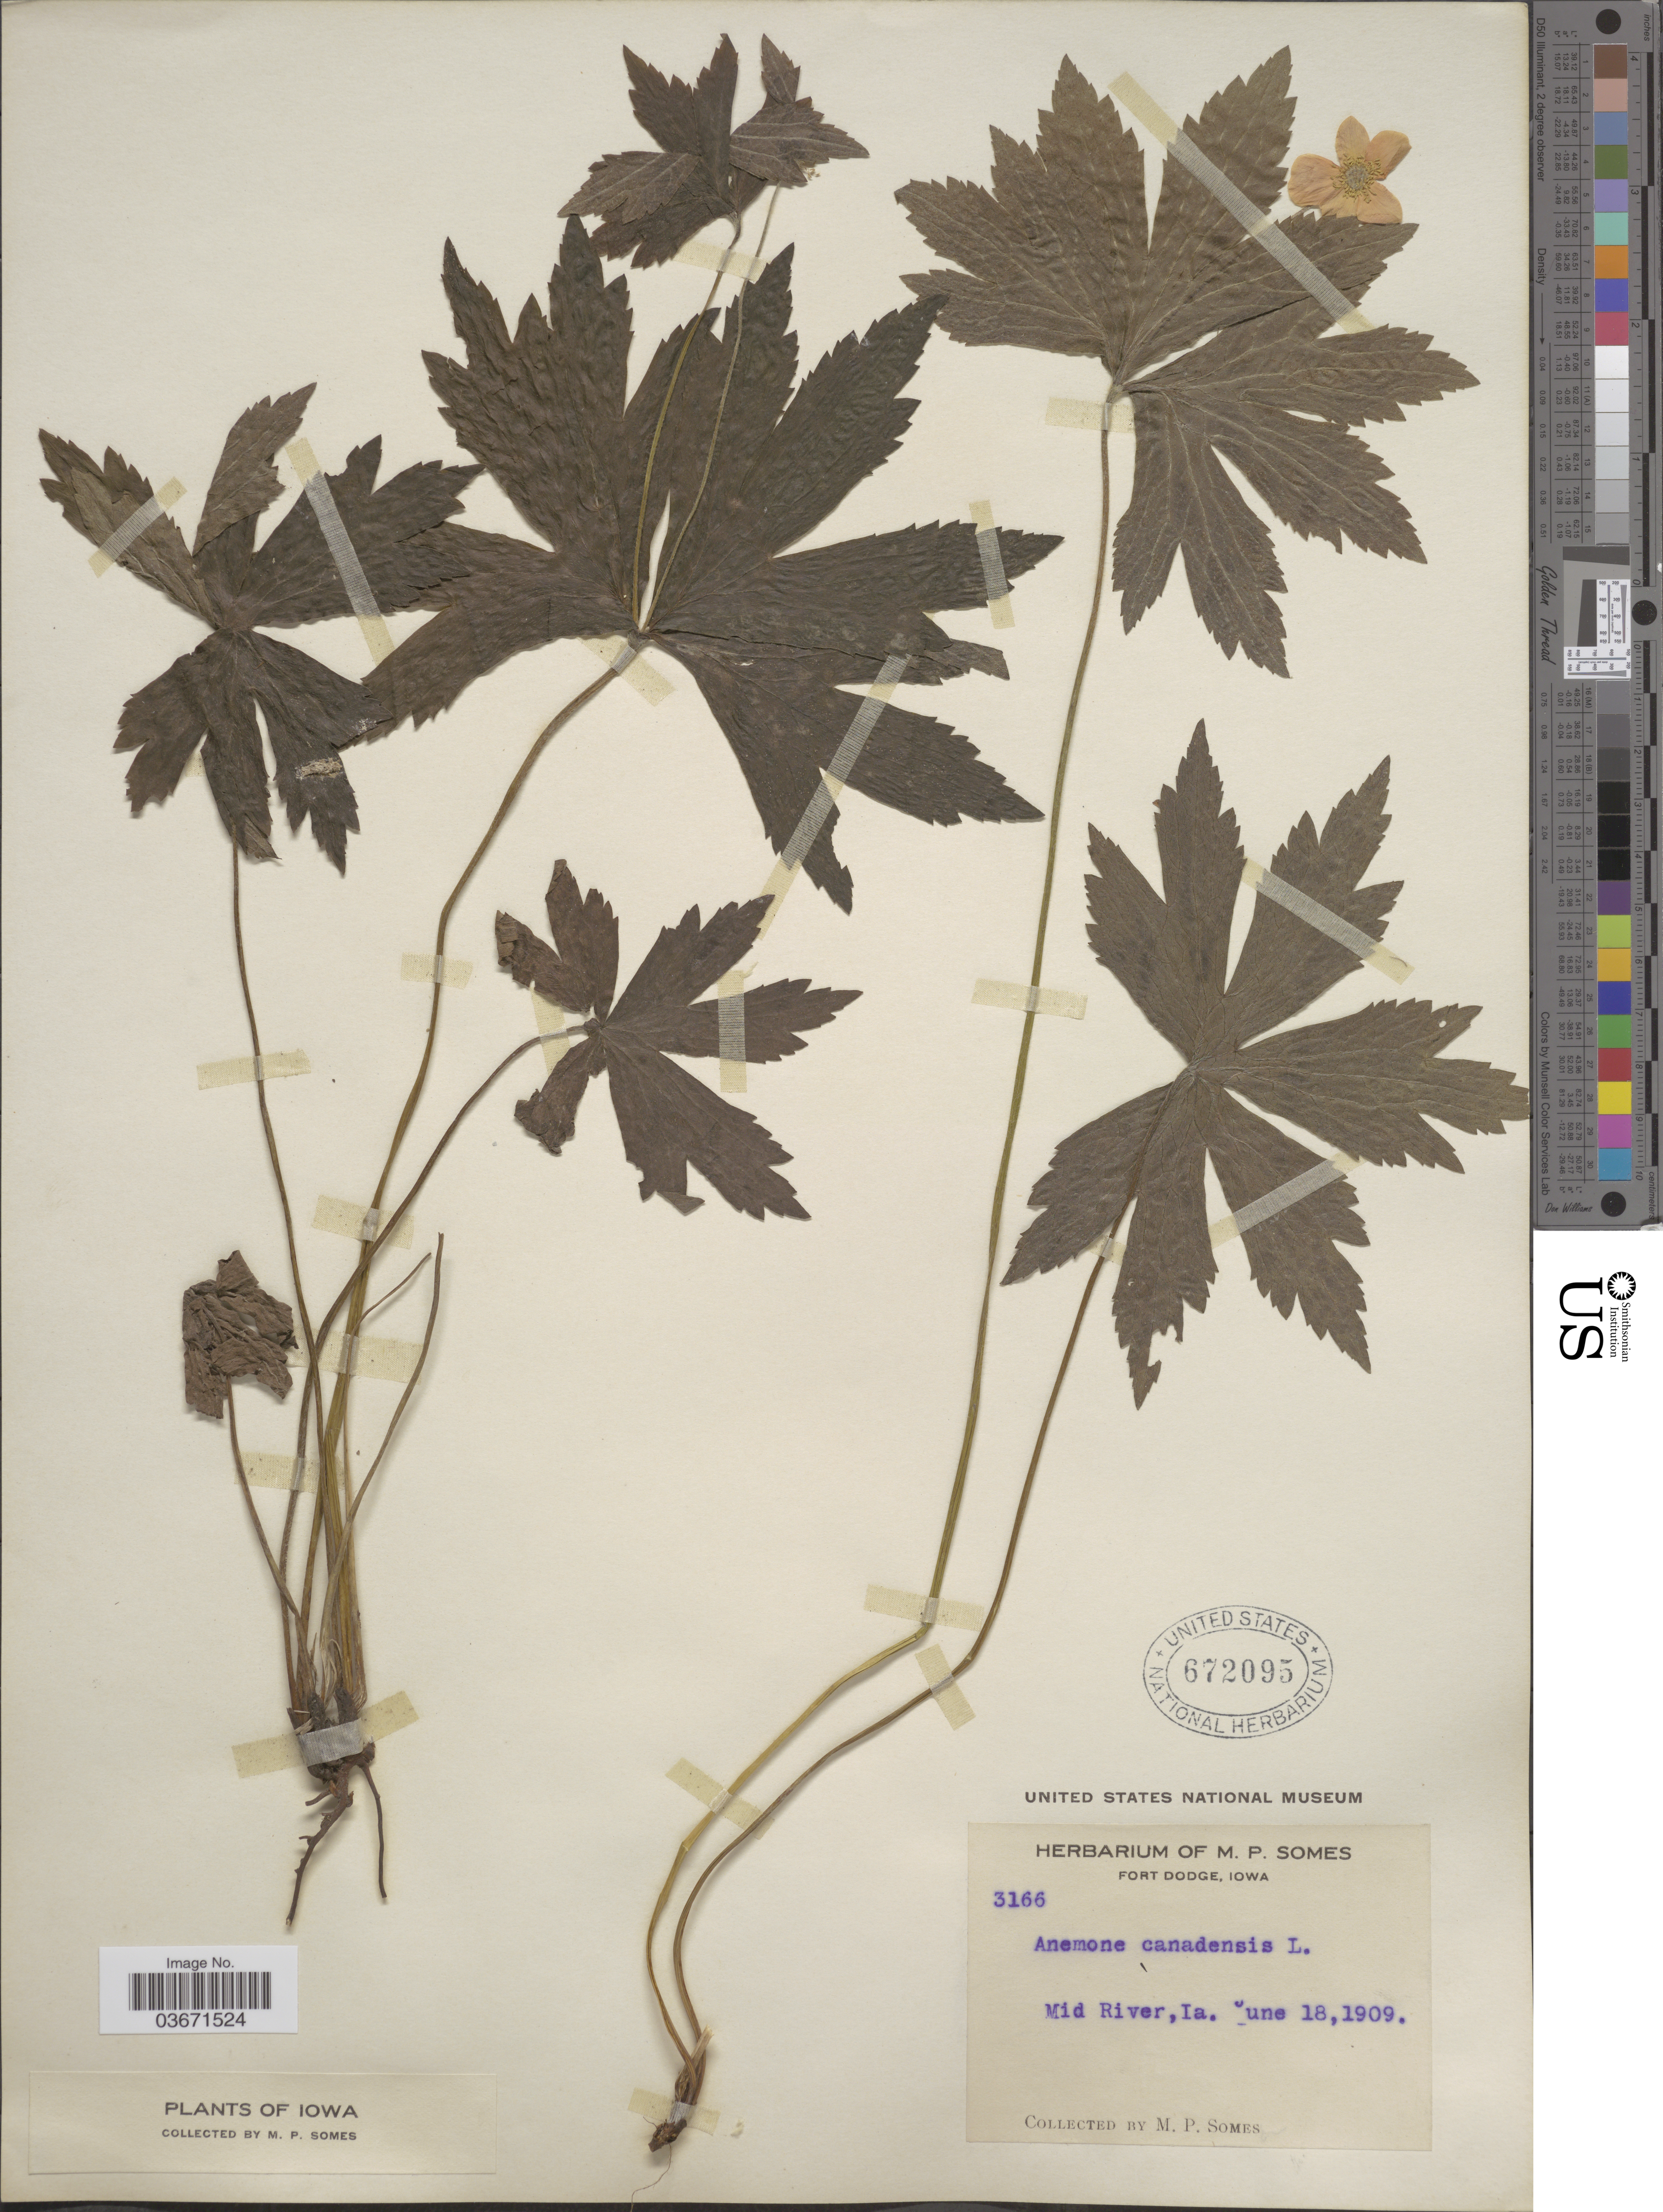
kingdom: Plantae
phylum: Tracheophyta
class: Magnoliopsida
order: Ranunculales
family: Ranunculaceae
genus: Anemone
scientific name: Anemone canadensis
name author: L.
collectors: M. Somes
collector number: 3166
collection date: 1909-06-18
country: United States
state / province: Iowa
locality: Mid River.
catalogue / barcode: US 672095